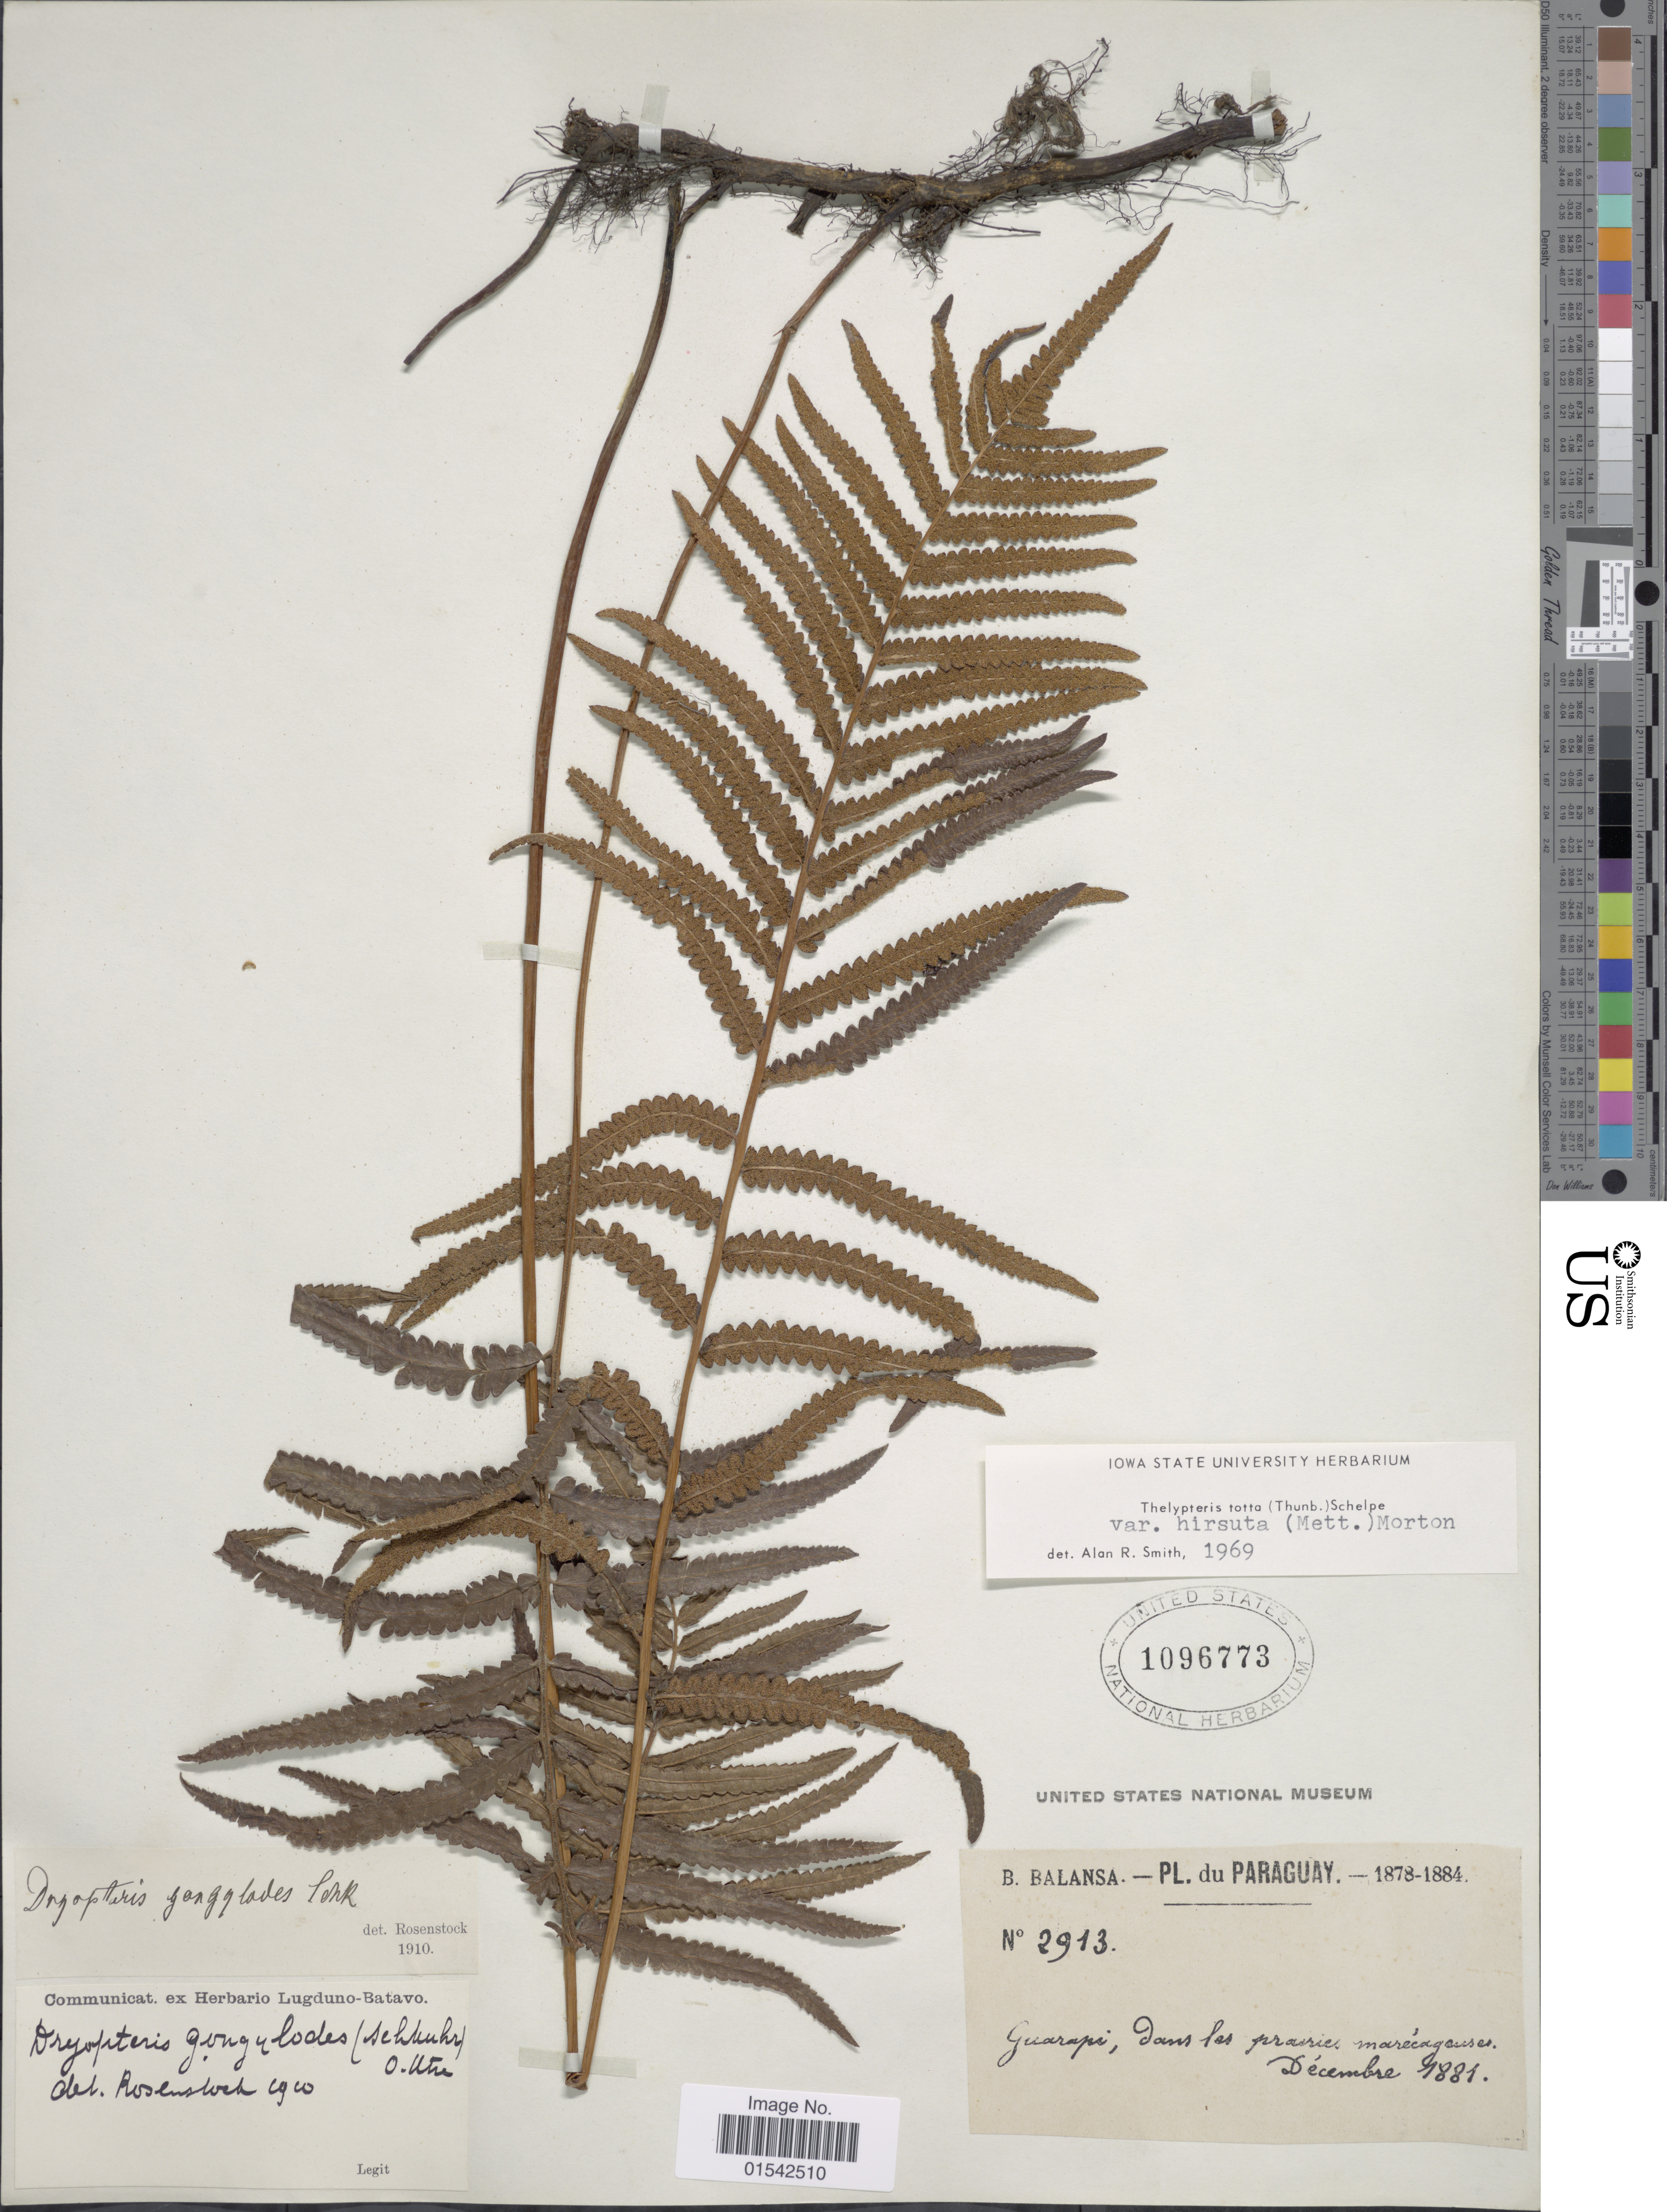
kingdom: Plantae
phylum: Tracheophyta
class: Polypodiopsida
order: Polypodiales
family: Thelypteridaceae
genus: Cyclosorus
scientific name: Cyclosorus interruptus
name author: (Willd.) H. Itô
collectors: B. Balansa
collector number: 2913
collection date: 1881-12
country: Paraguay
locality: Guarapi, dans les prairies, marécagauses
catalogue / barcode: US 1096773